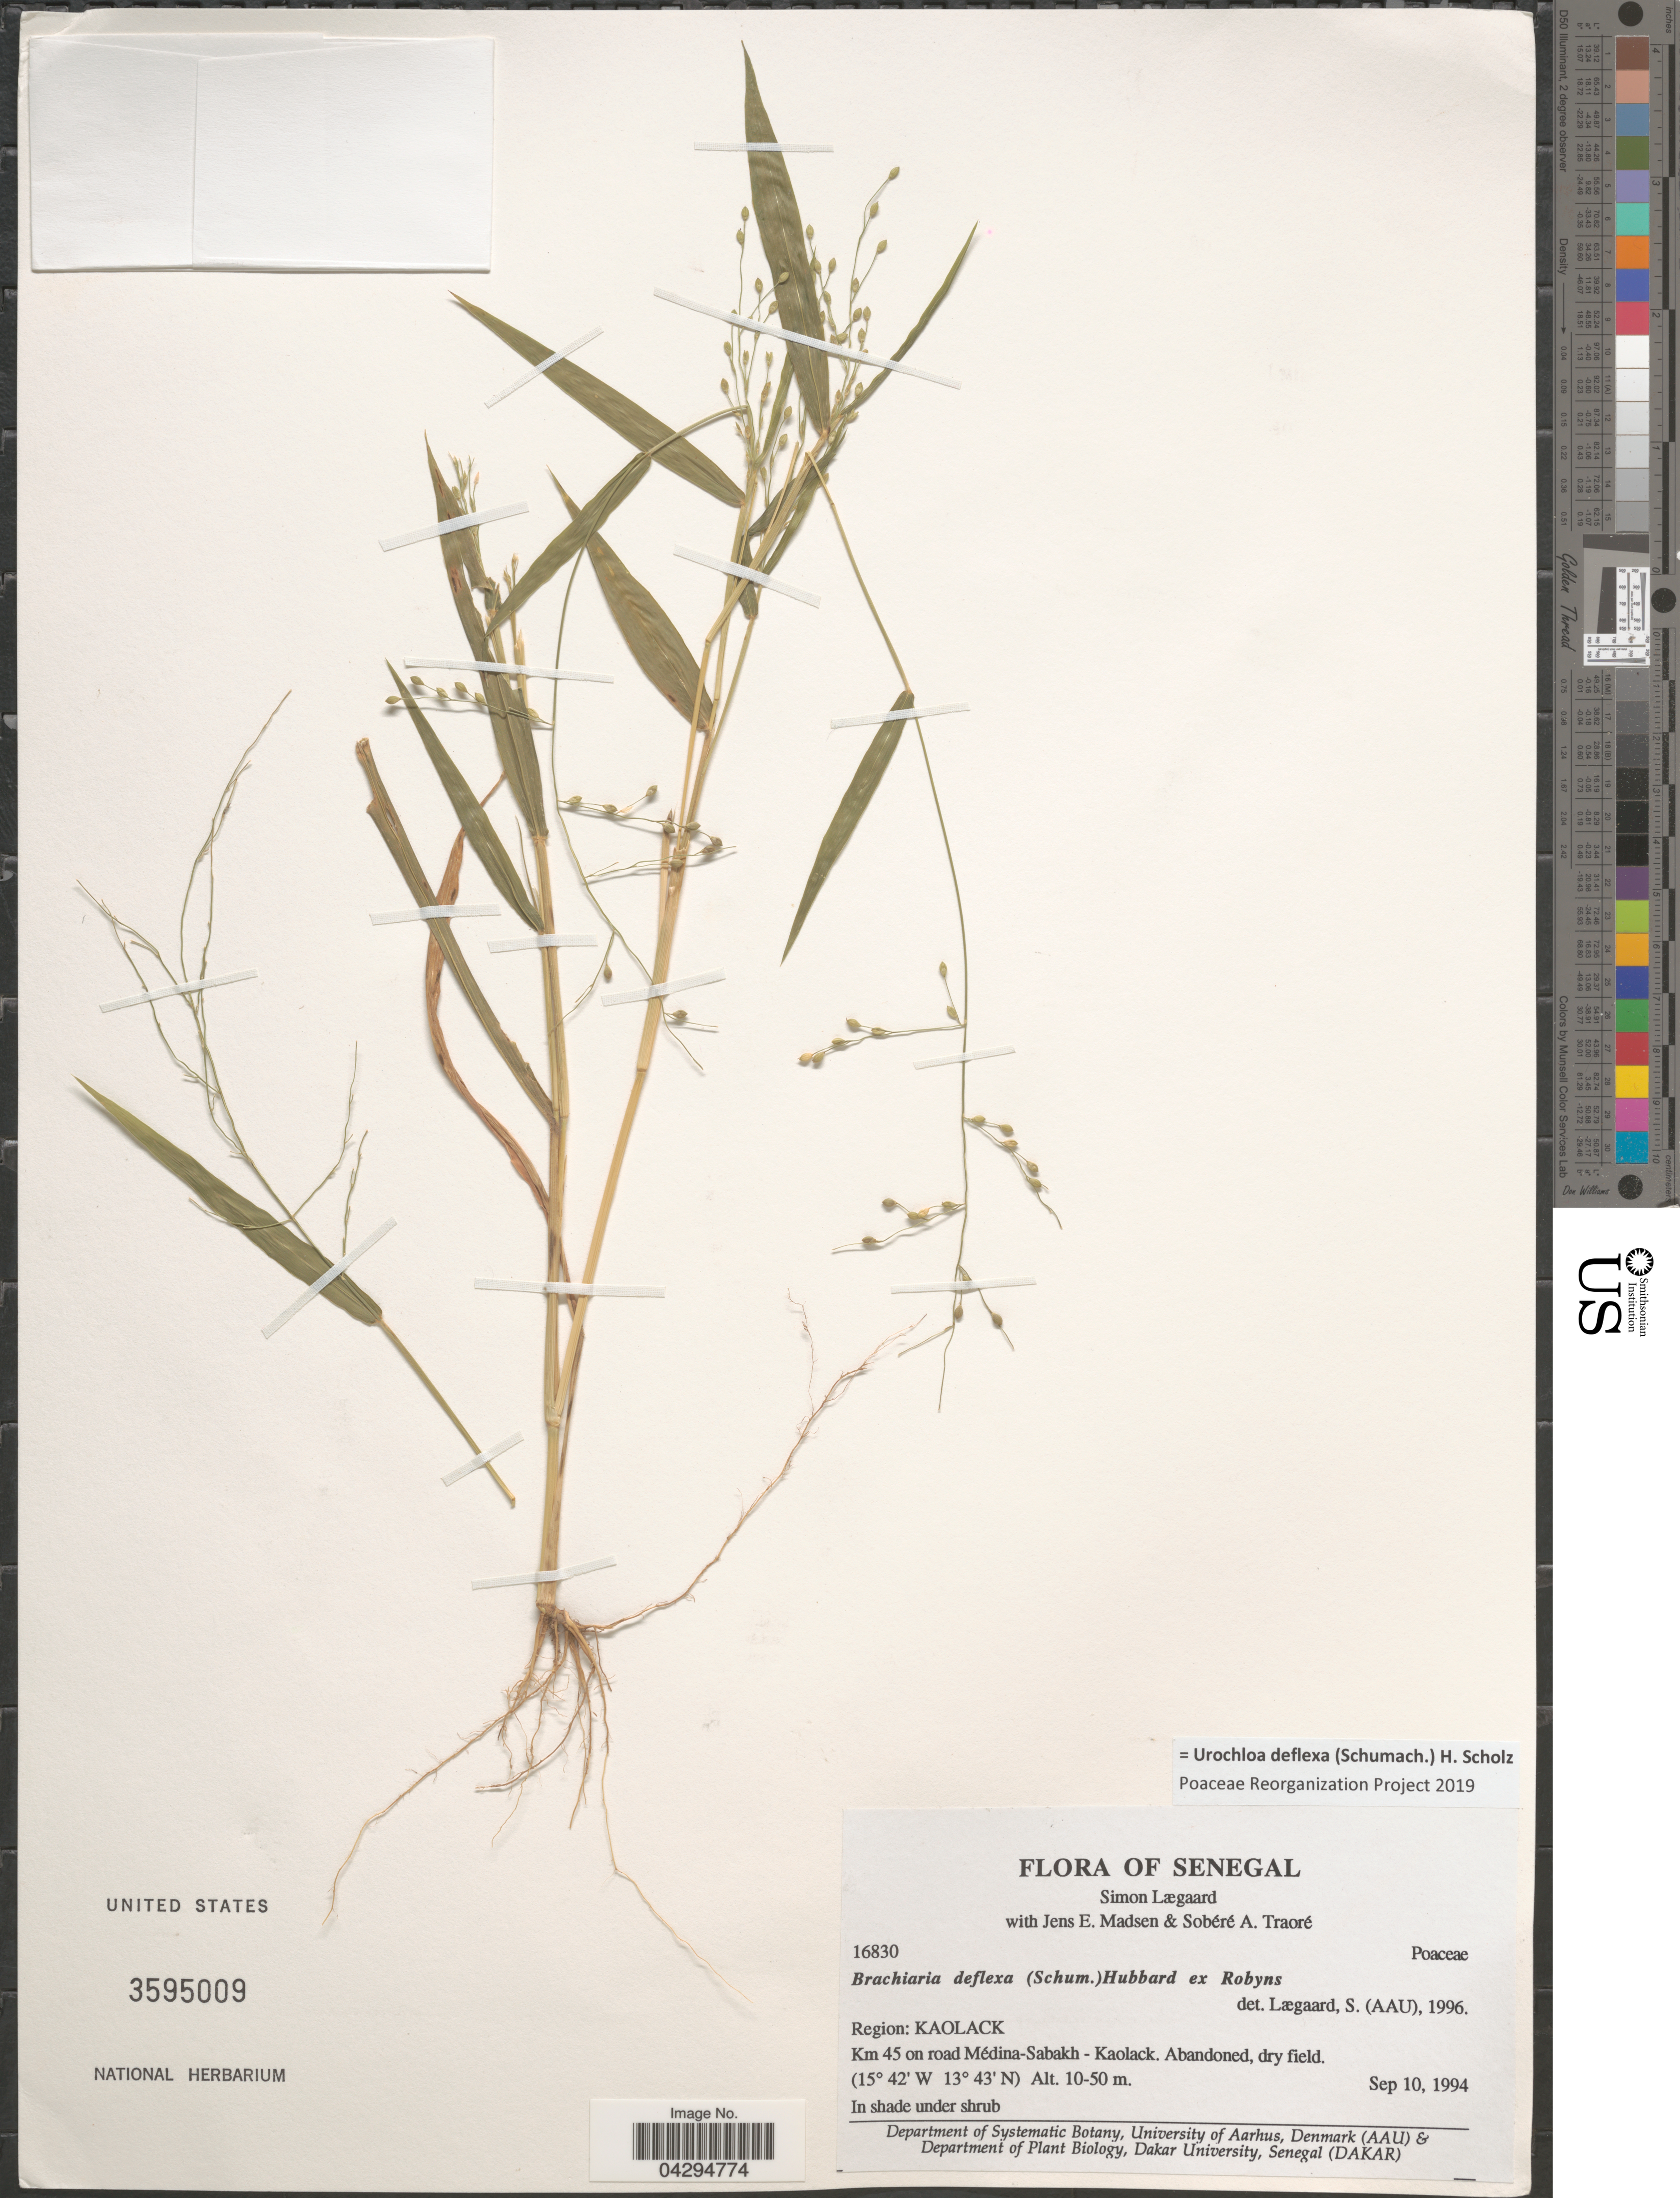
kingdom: Plantae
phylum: Tracheophyta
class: Liliopsida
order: Poales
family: Poaceae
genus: Urochloa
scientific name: Urochloa deflexa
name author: (Schumach.) H. Scholz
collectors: S. Lægaard, J. E. Madsen & S. Traore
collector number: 16830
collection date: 1994-09-10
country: Senegal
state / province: Kaolack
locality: Region: Kaolack. Km 45 on road Médina-Sabakh - Kaolack. Abandoned, dry field. In shade under shrub.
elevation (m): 10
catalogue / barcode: US 3595009